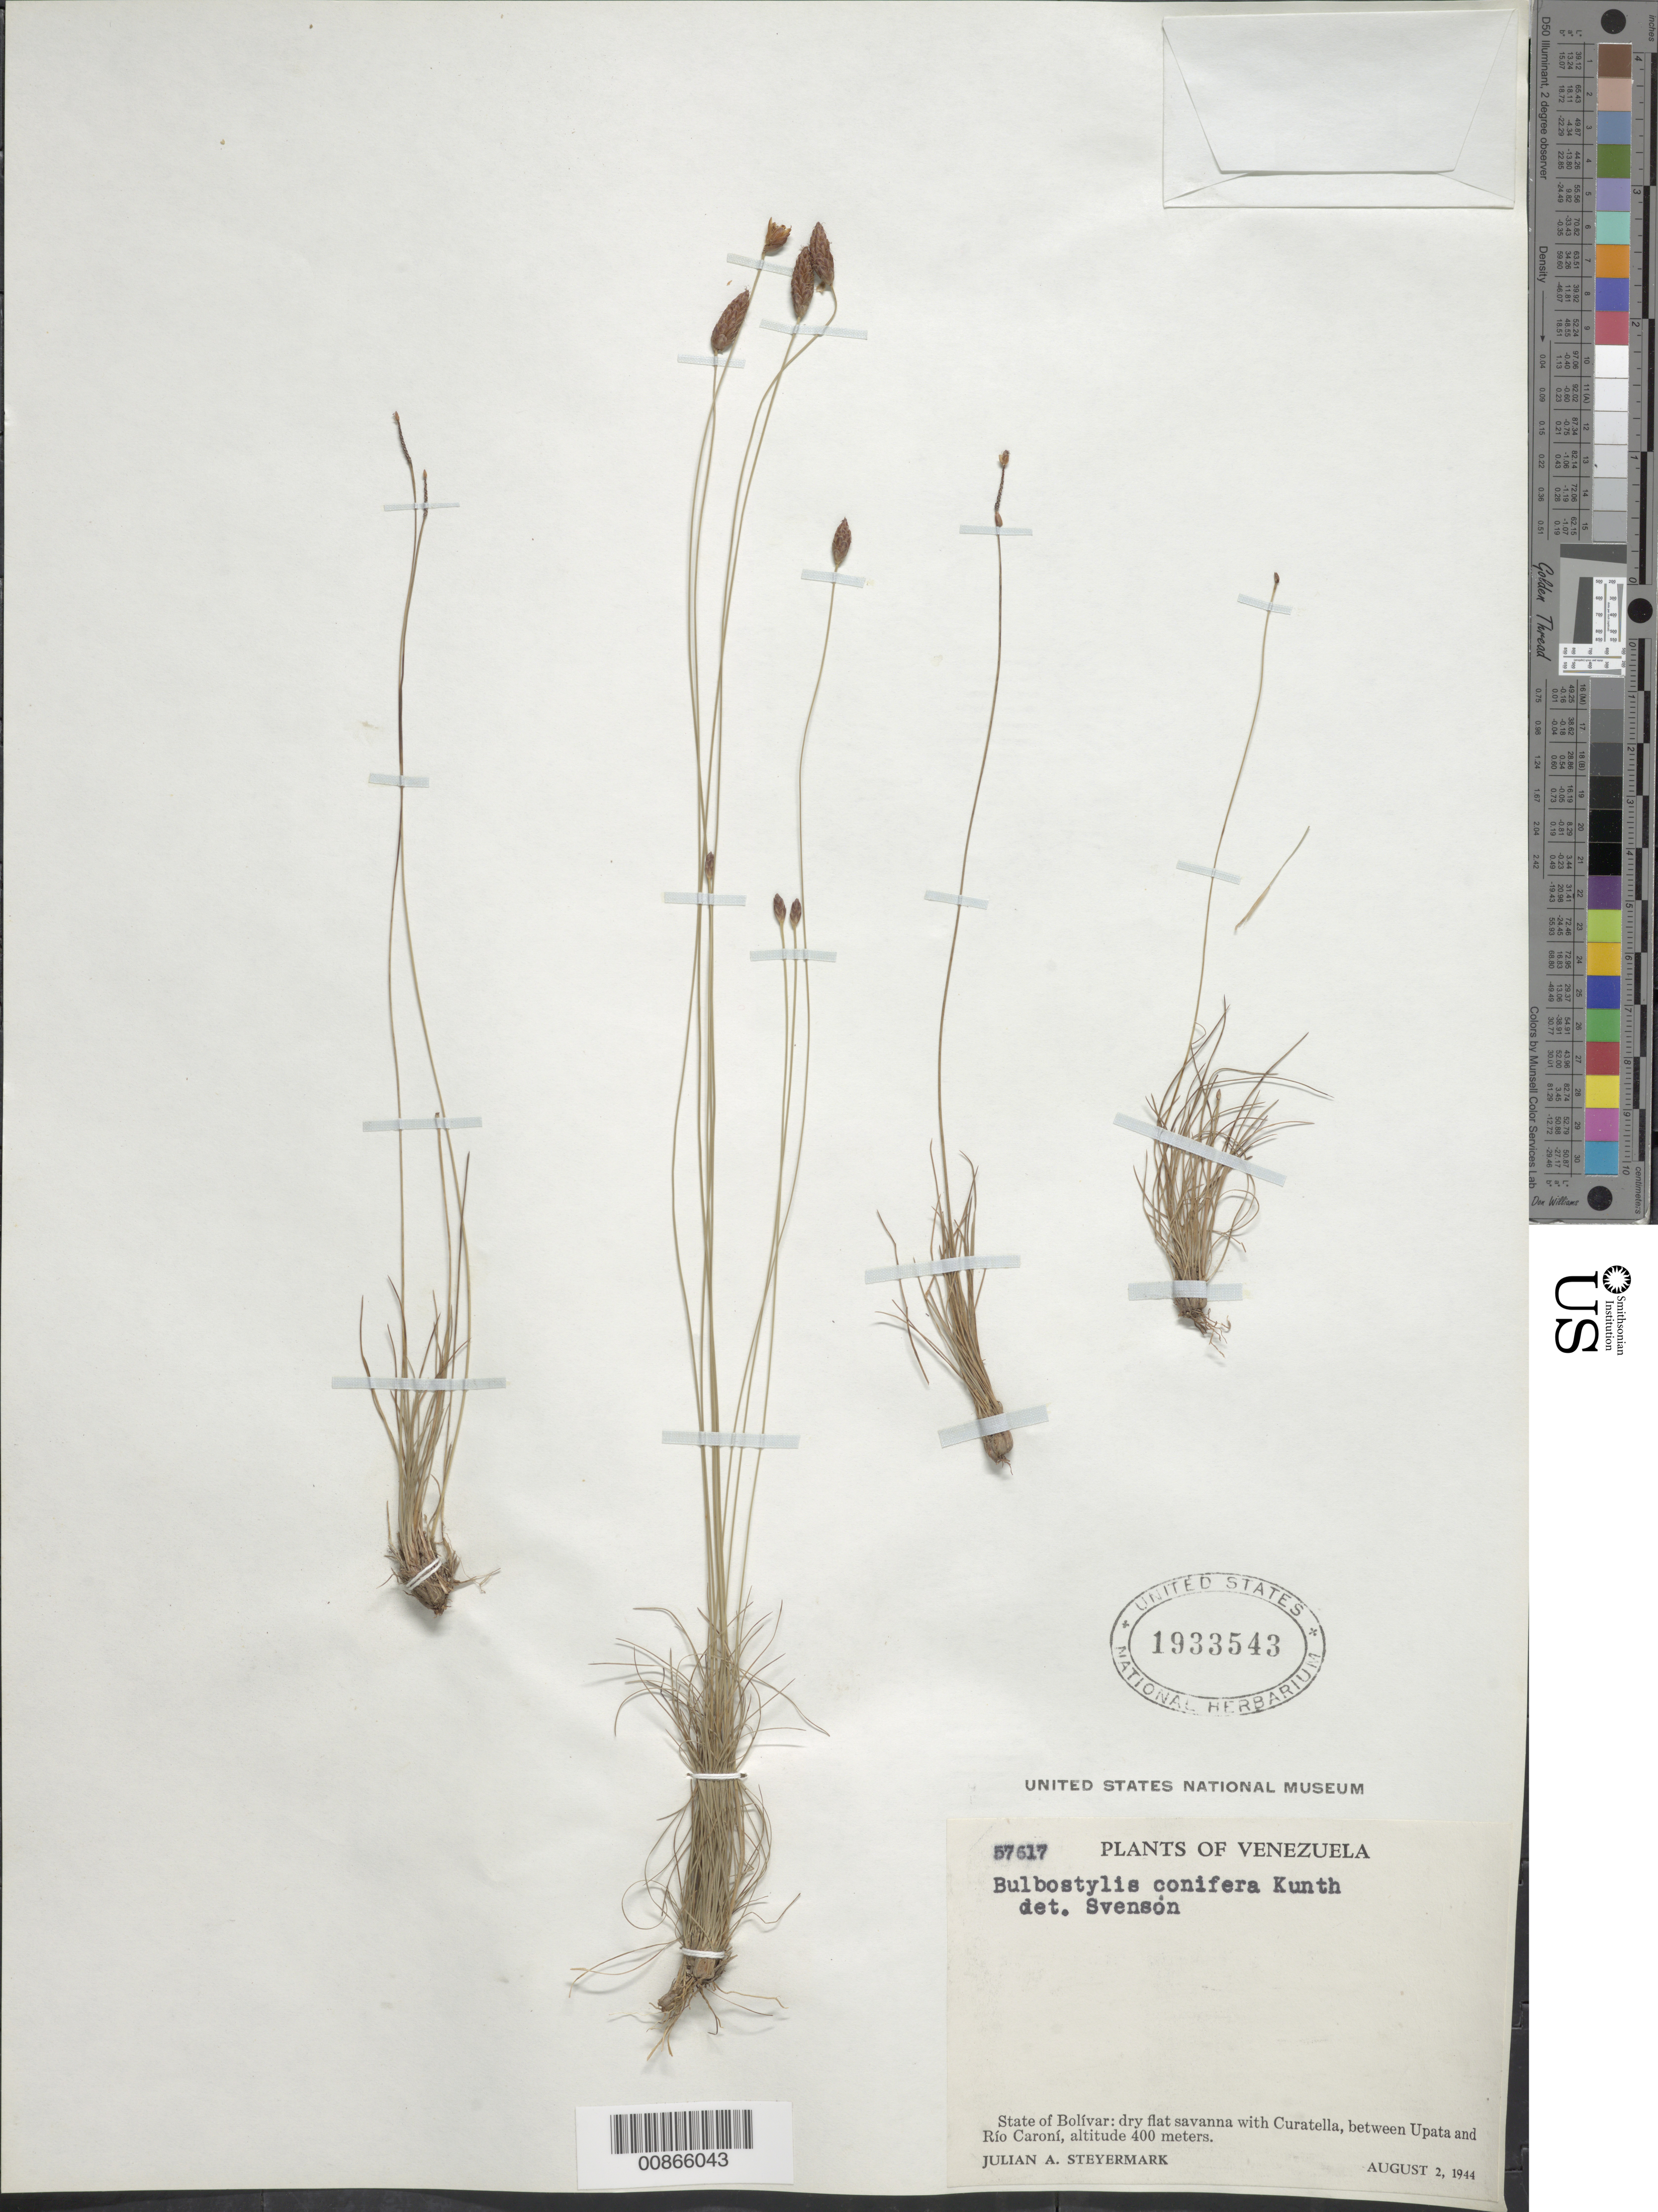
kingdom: Plantae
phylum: Tracheophyta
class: Liliopsida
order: Poales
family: Cyperaceae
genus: Bulbostylis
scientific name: Bulbostylis conifera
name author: (Kunth) C.B. Clarke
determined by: Svenson, Henry K.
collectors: J. Steyermark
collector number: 57617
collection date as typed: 2-Aug-44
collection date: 1944-08-02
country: Venezuela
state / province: Bolívar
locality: Upata to Río Caroní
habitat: Dry flat savanna with Curatella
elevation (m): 400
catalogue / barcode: US 1933543